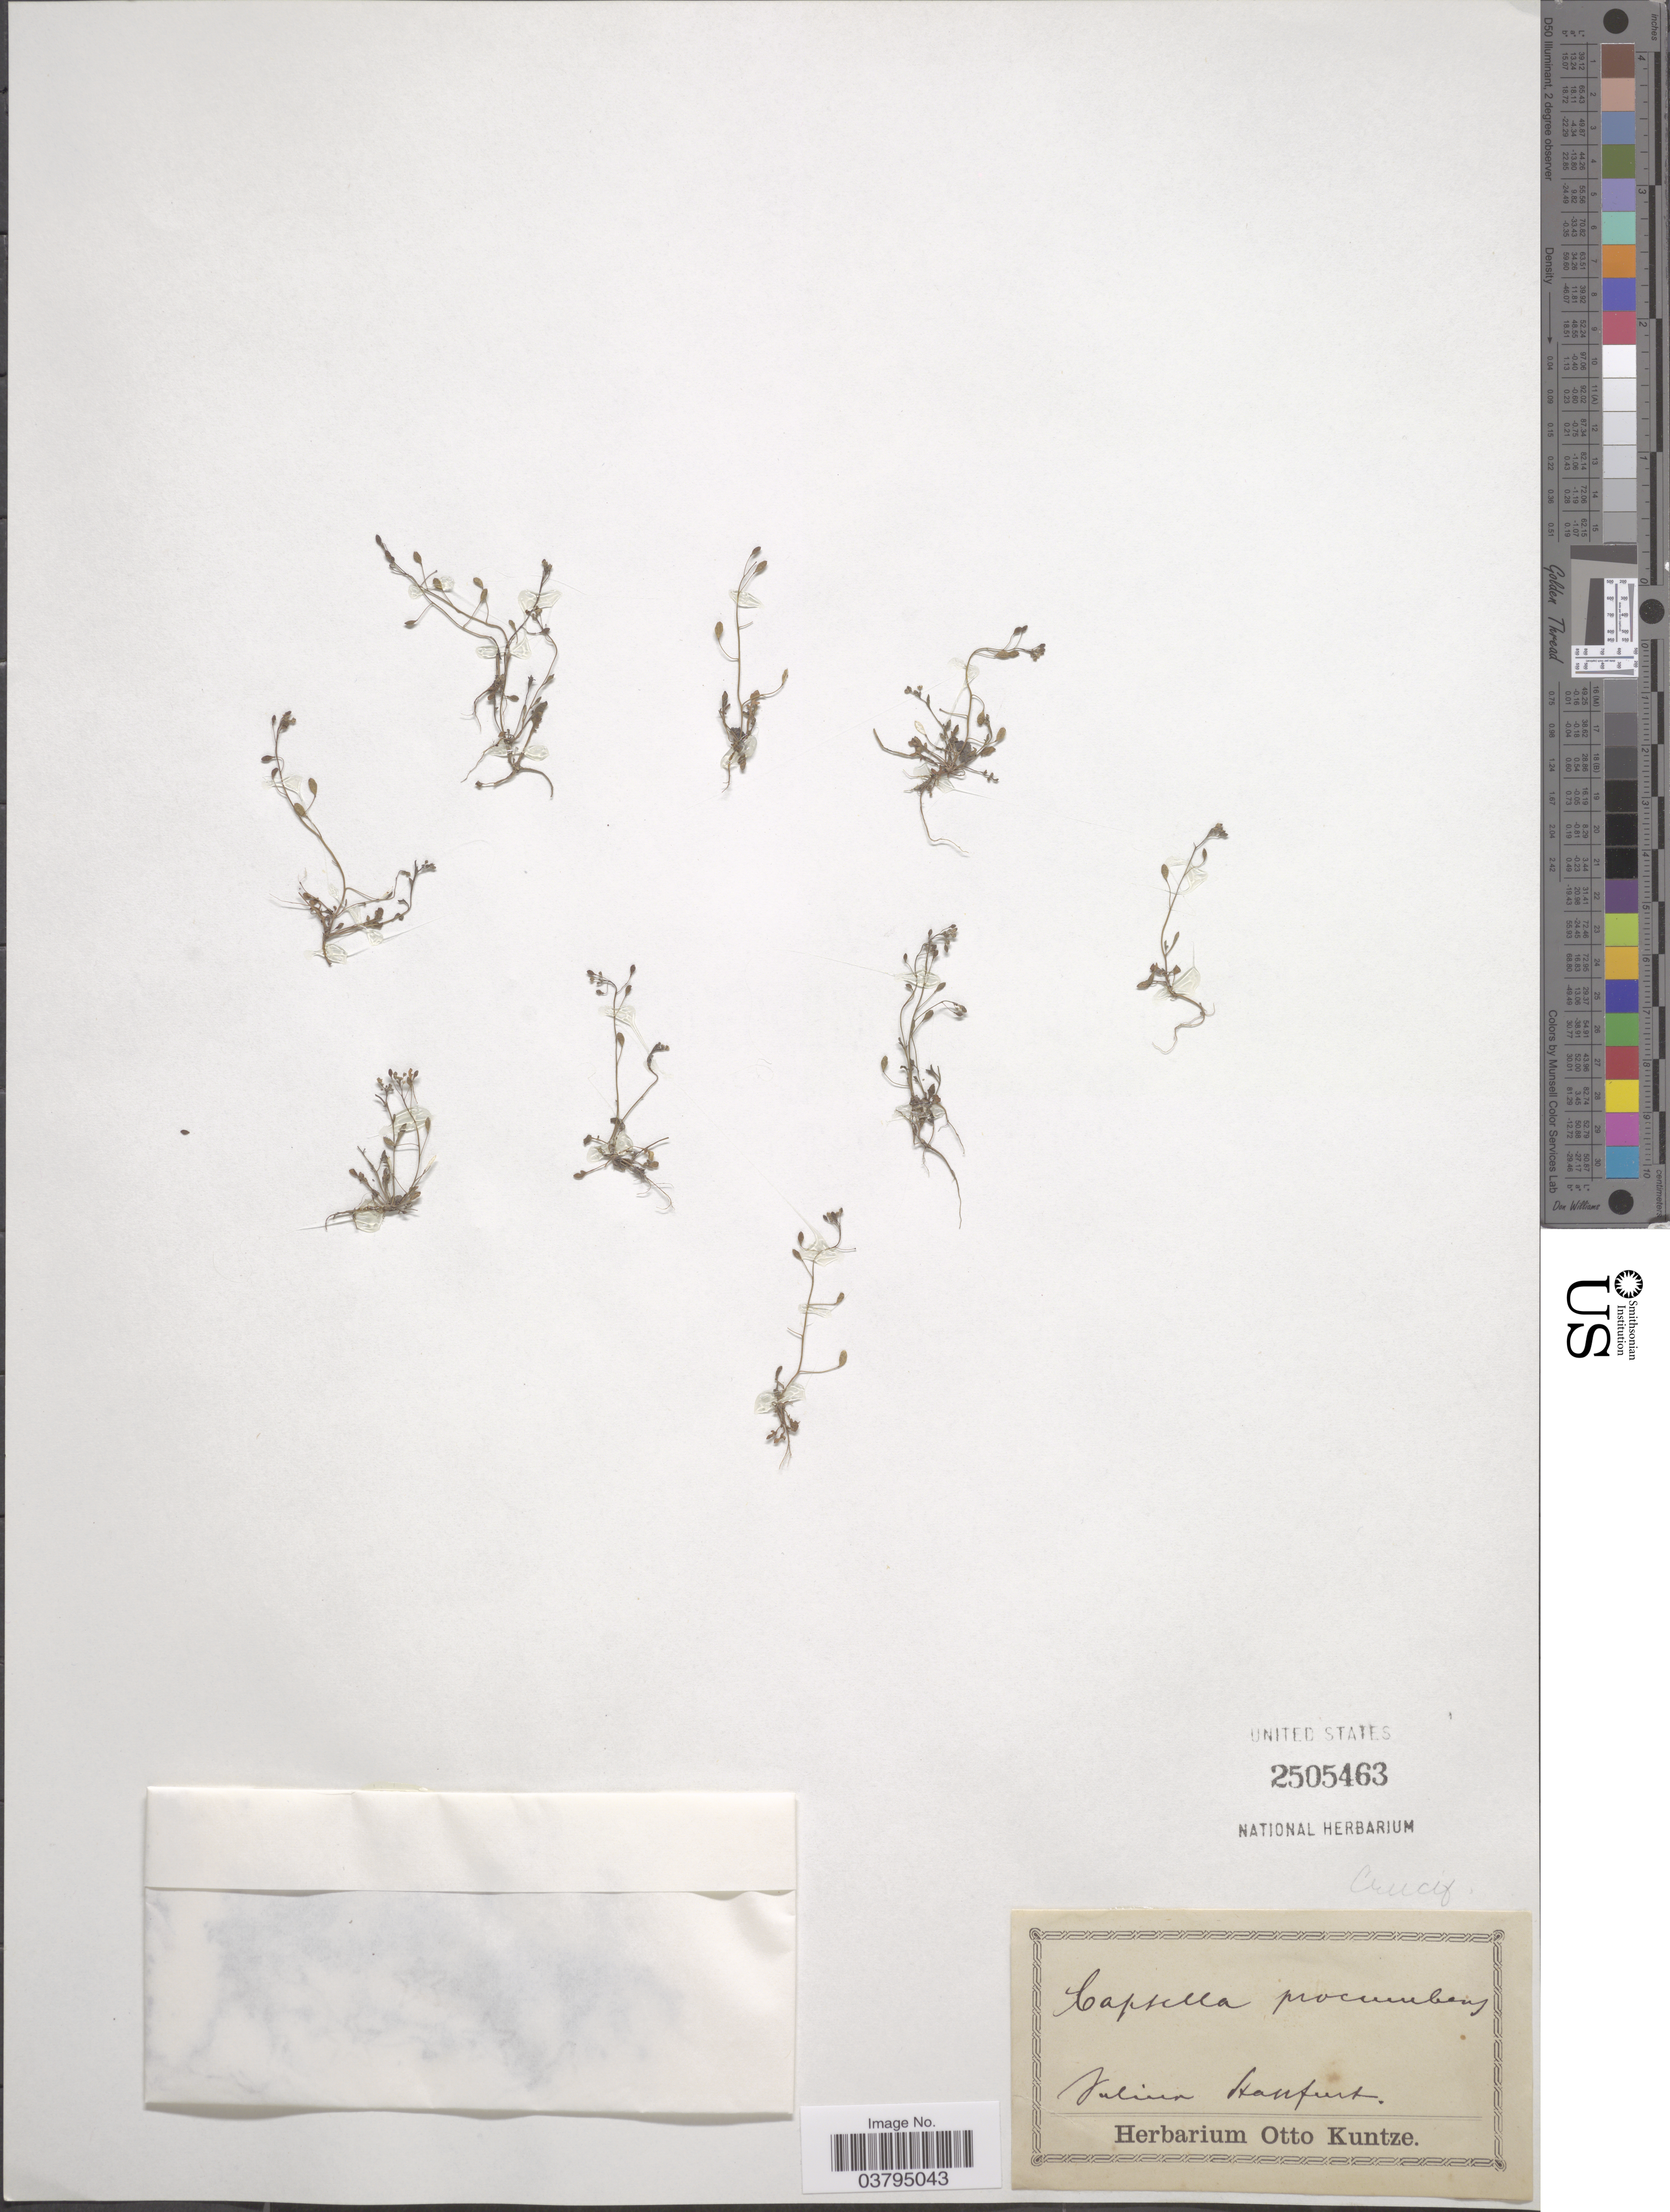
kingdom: Plantae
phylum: Tracheophyta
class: Magnoliopsida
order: Brassicales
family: Brassicaceae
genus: Capsella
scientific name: Capsella procumbens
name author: (L.) Fr.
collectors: ex herb. Otto Kuntze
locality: Julian Hanfurt. [interpreted]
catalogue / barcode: US 2505463